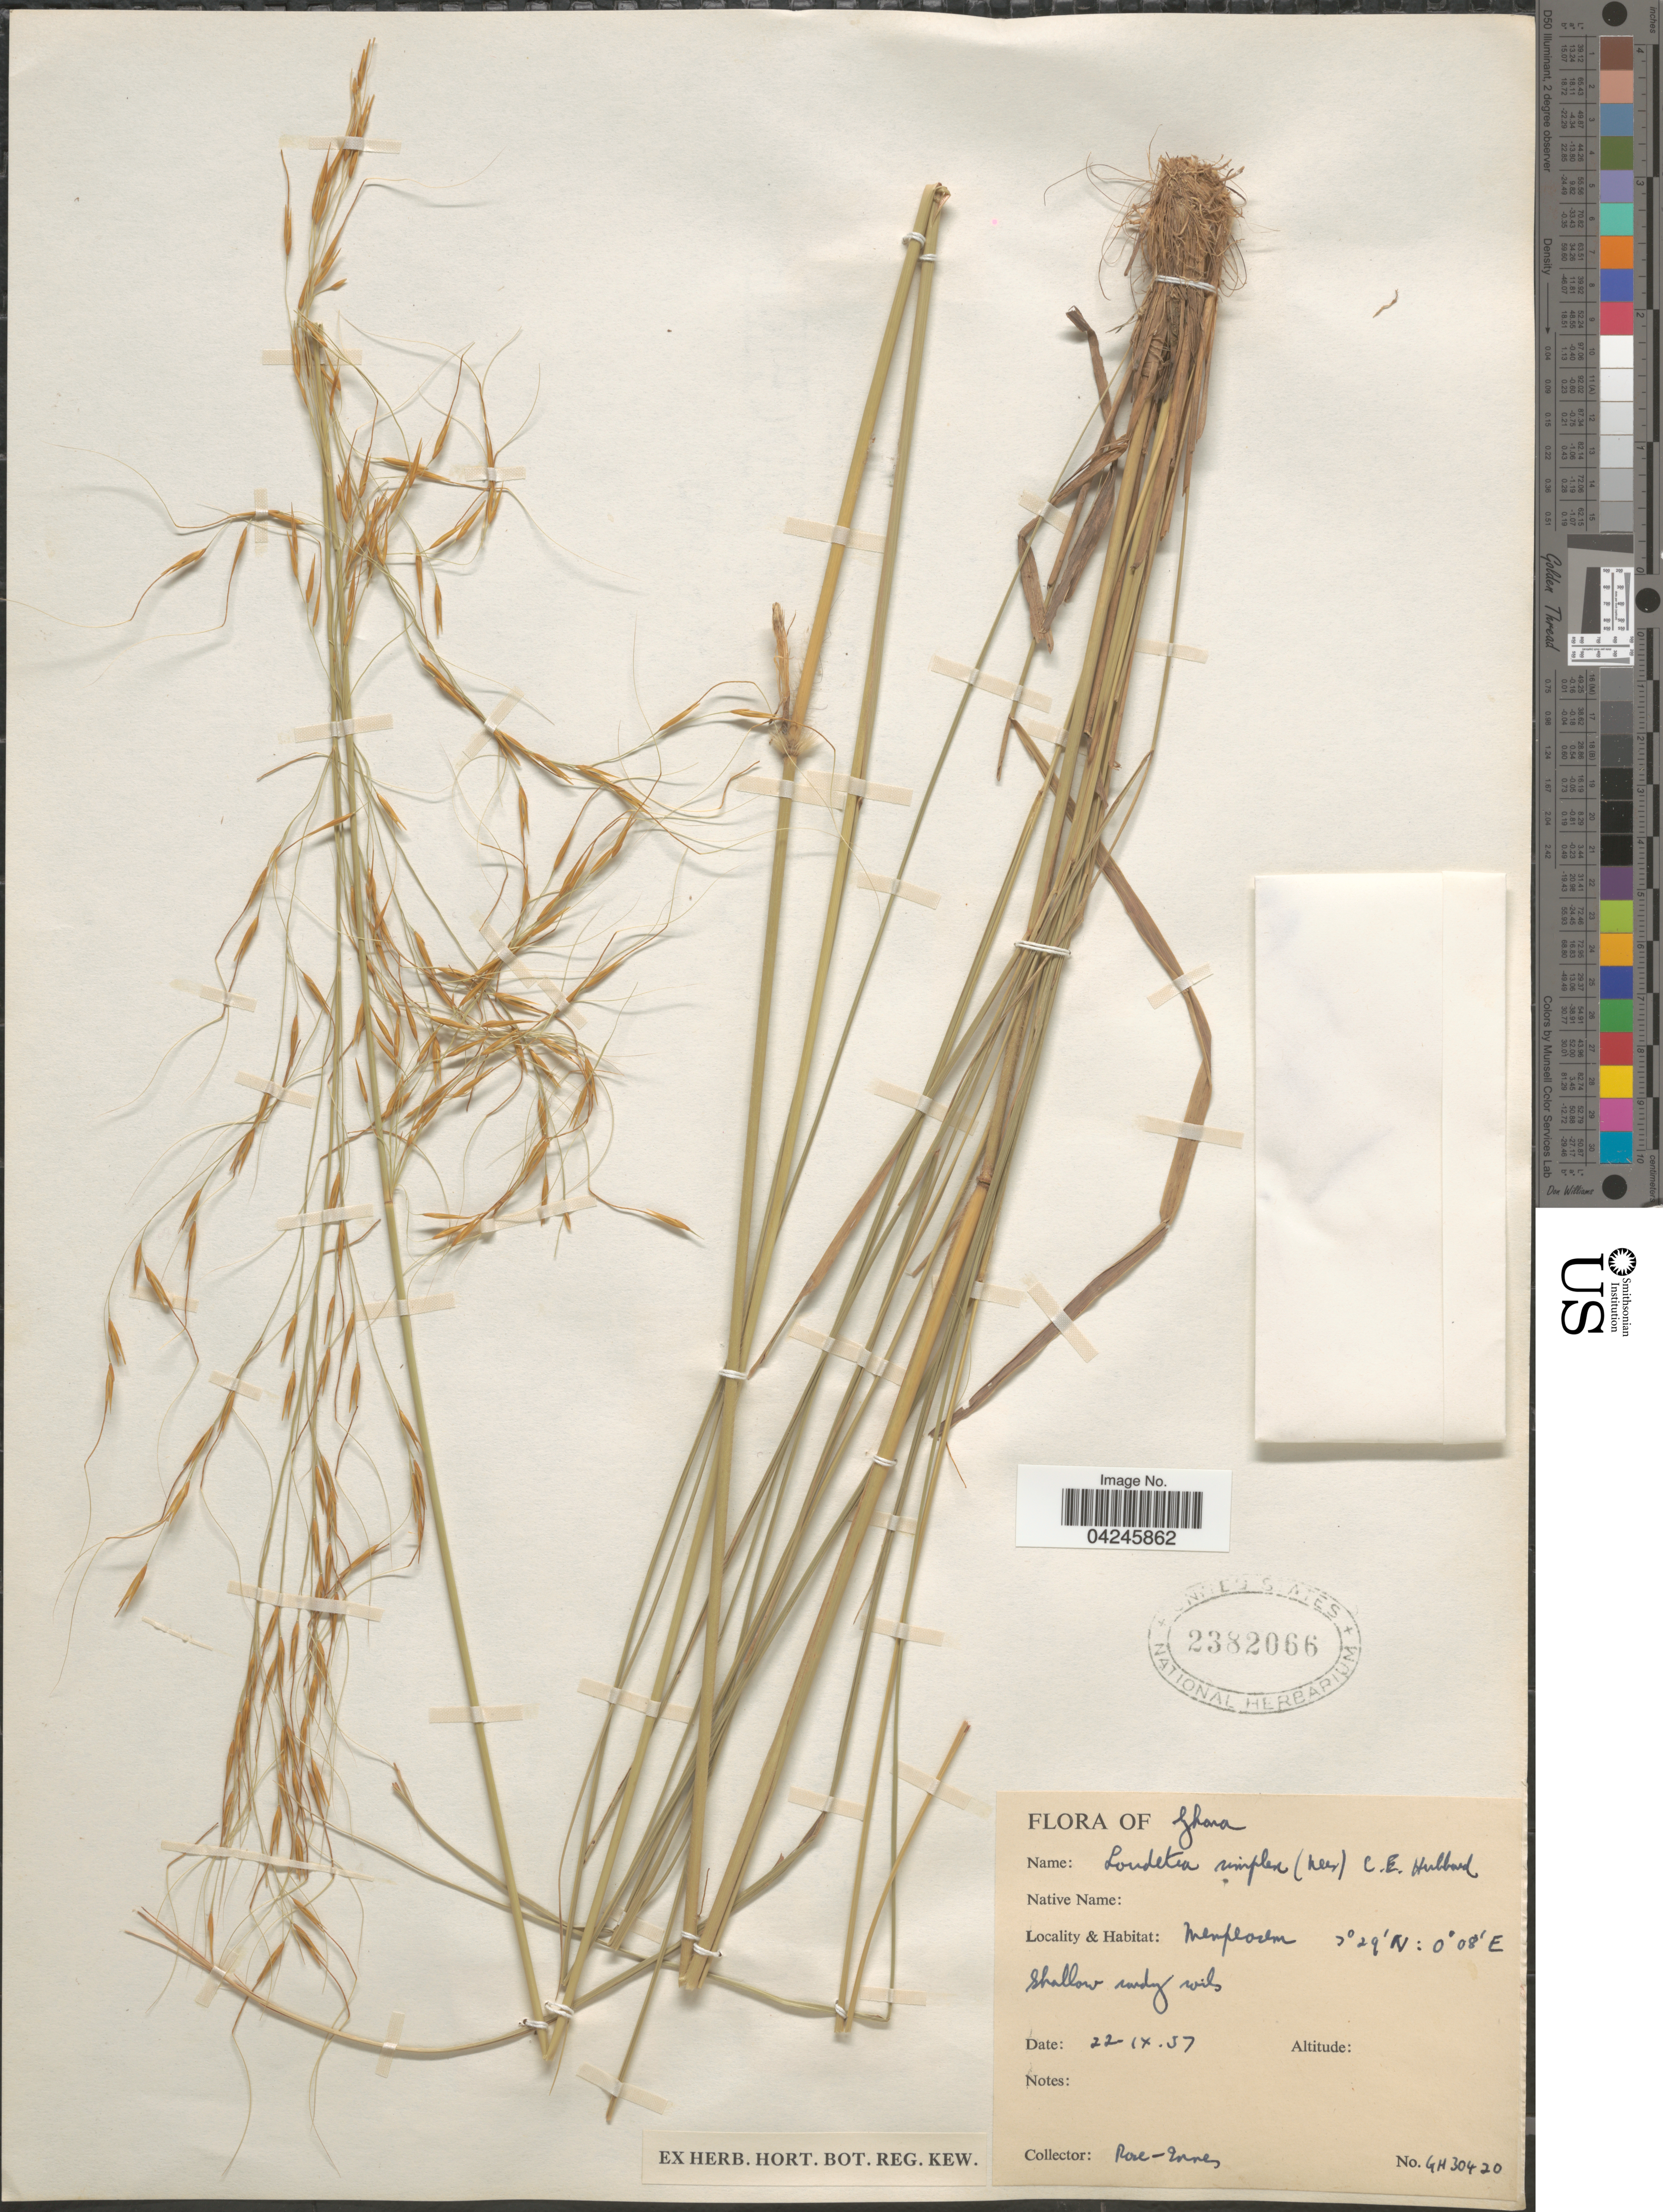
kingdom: Plantae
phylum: Tracheophyta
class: Liliopsida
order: Poales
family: Poaceae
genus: Loudetia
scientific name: Loudetia simplex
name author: (Nees) C.E. Hubb.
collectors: R. Rose-Innes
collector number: GH30420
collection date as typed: Transcribed d/m/y: 22/9/57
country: Ghana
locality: Menpeorem [interpreted]. Shallow sandy soils.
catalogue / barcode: US 2382066